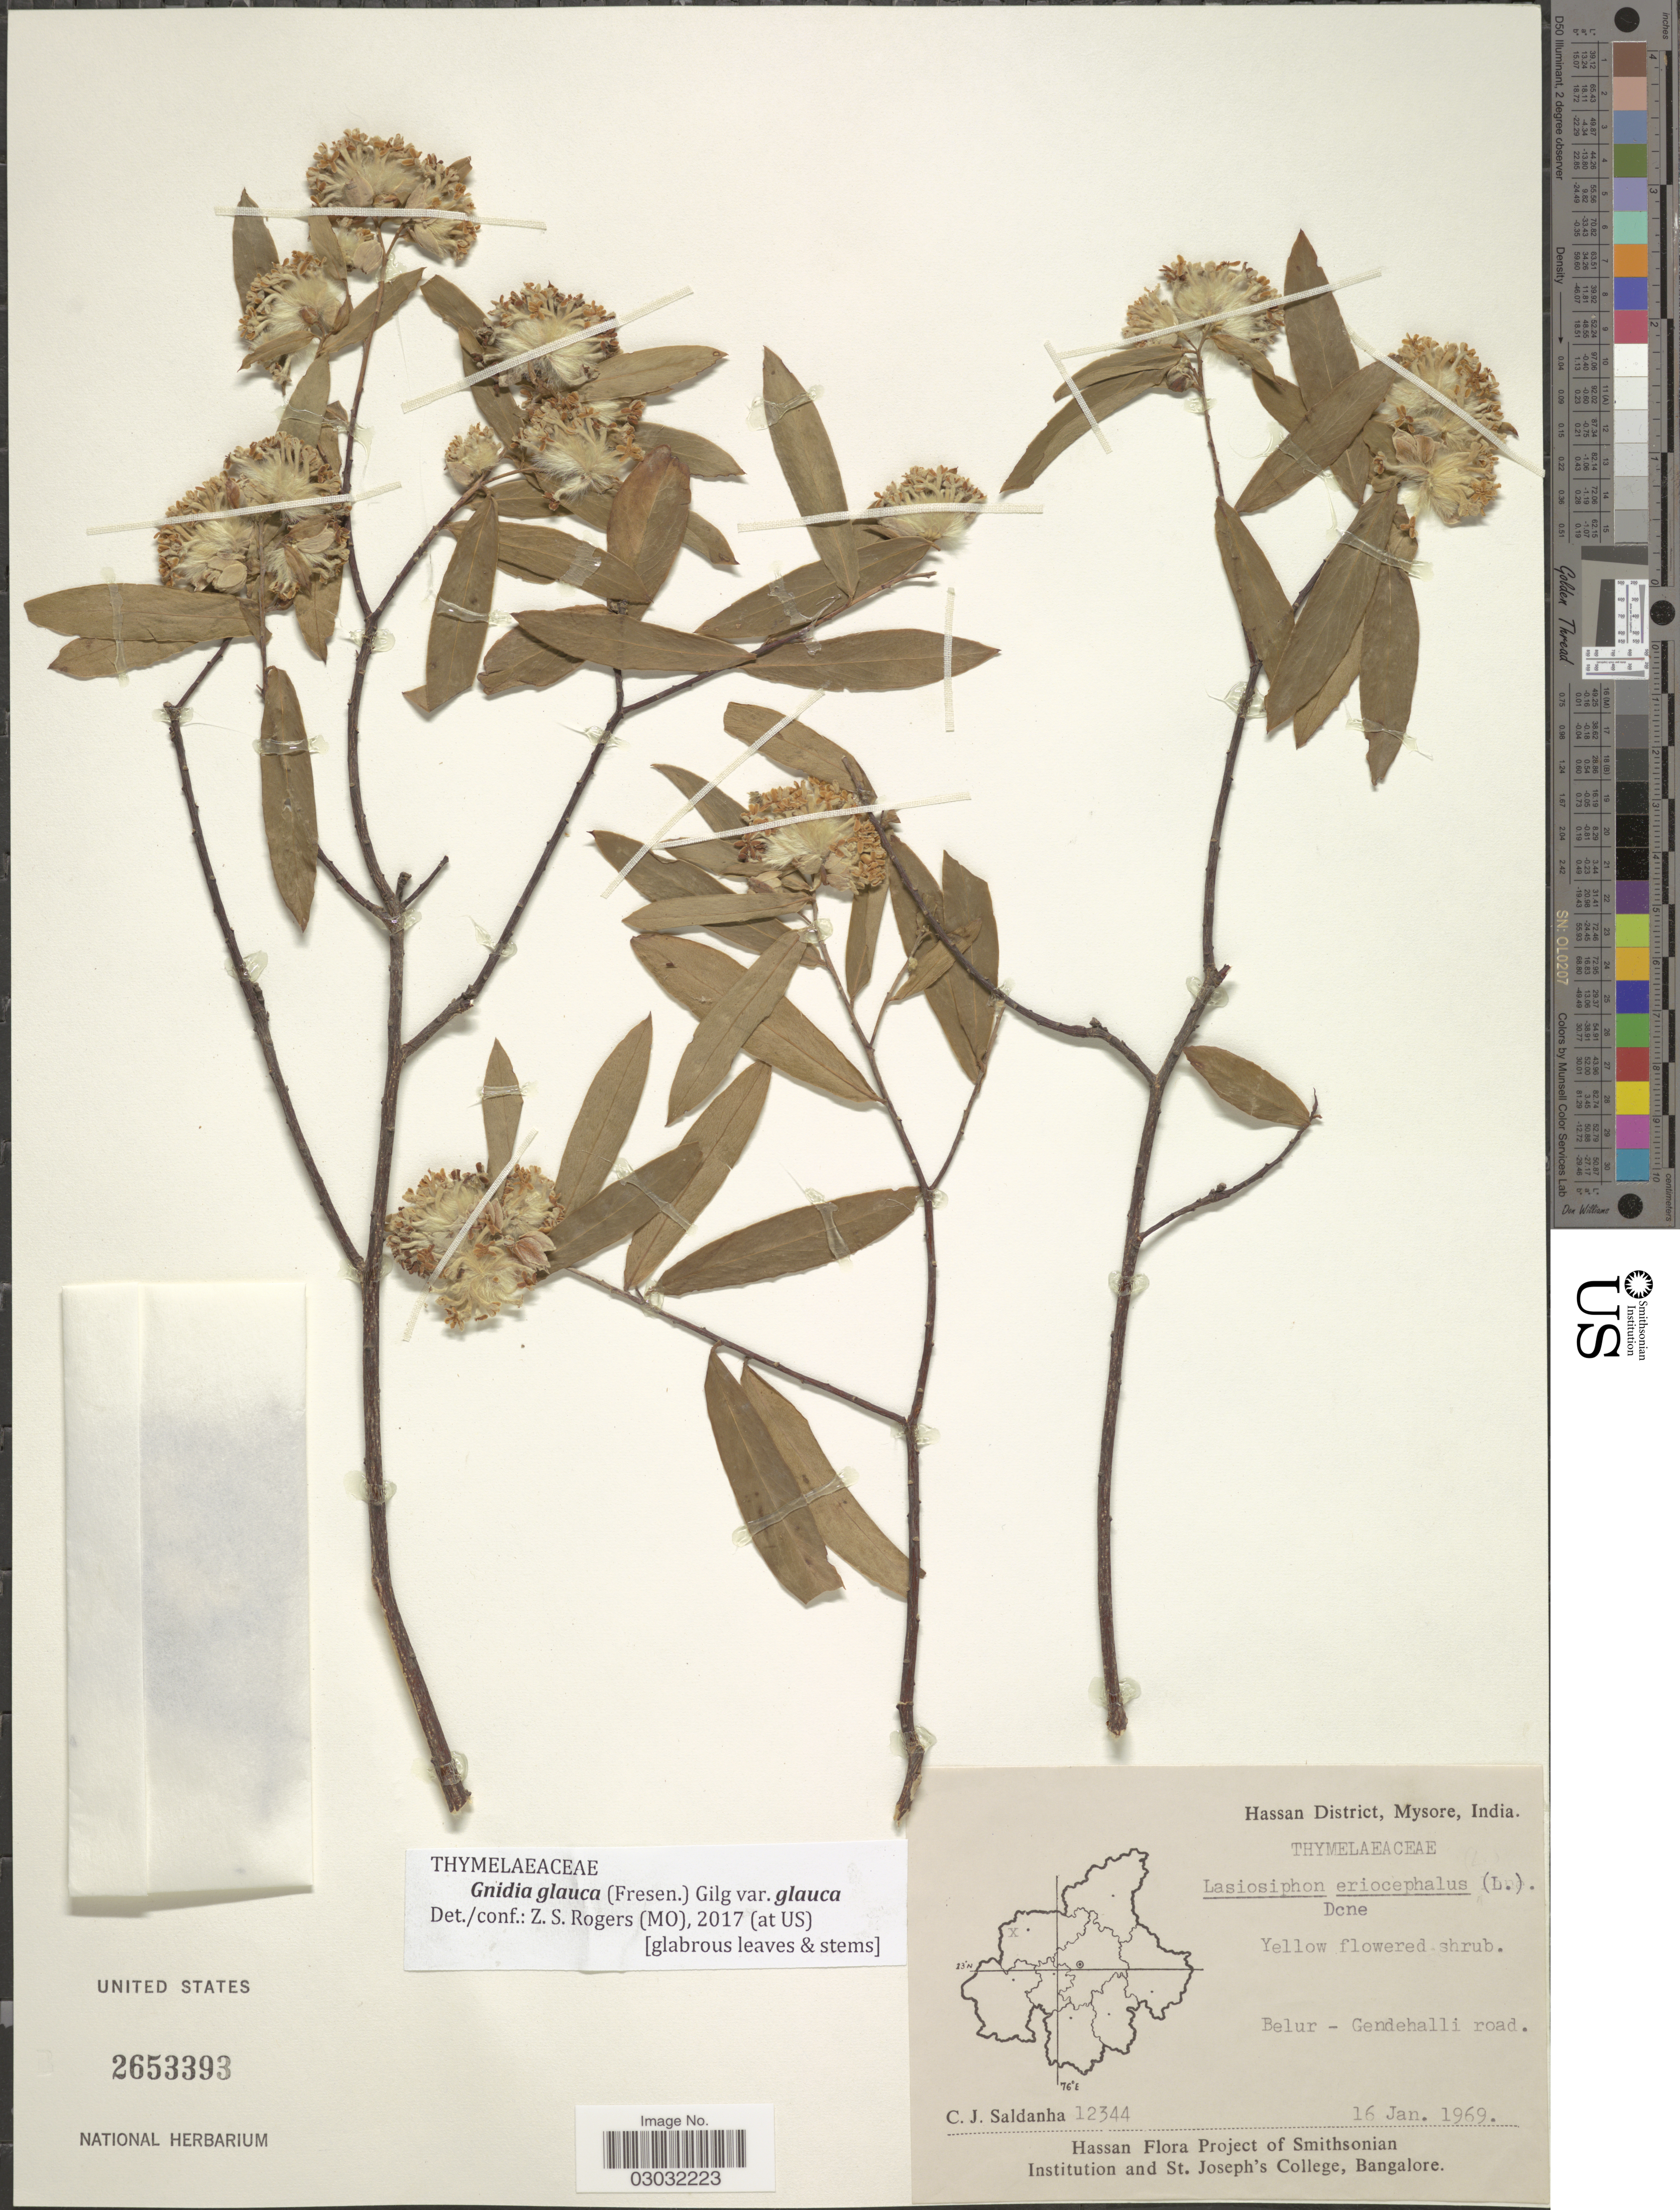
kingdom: Plantae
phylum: Tracheophyta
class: Magnoliopsida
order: Malvales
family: Thymelaeaceae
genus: Lasiosiphon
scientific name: Lasiosiphon glaucus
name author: Fresen.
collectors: C. J. Saldanha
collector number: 12344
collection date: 1969-01-16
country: India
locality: Hassan District, Mysore. Belur - Gendehalli road.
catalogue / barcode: US 2653393